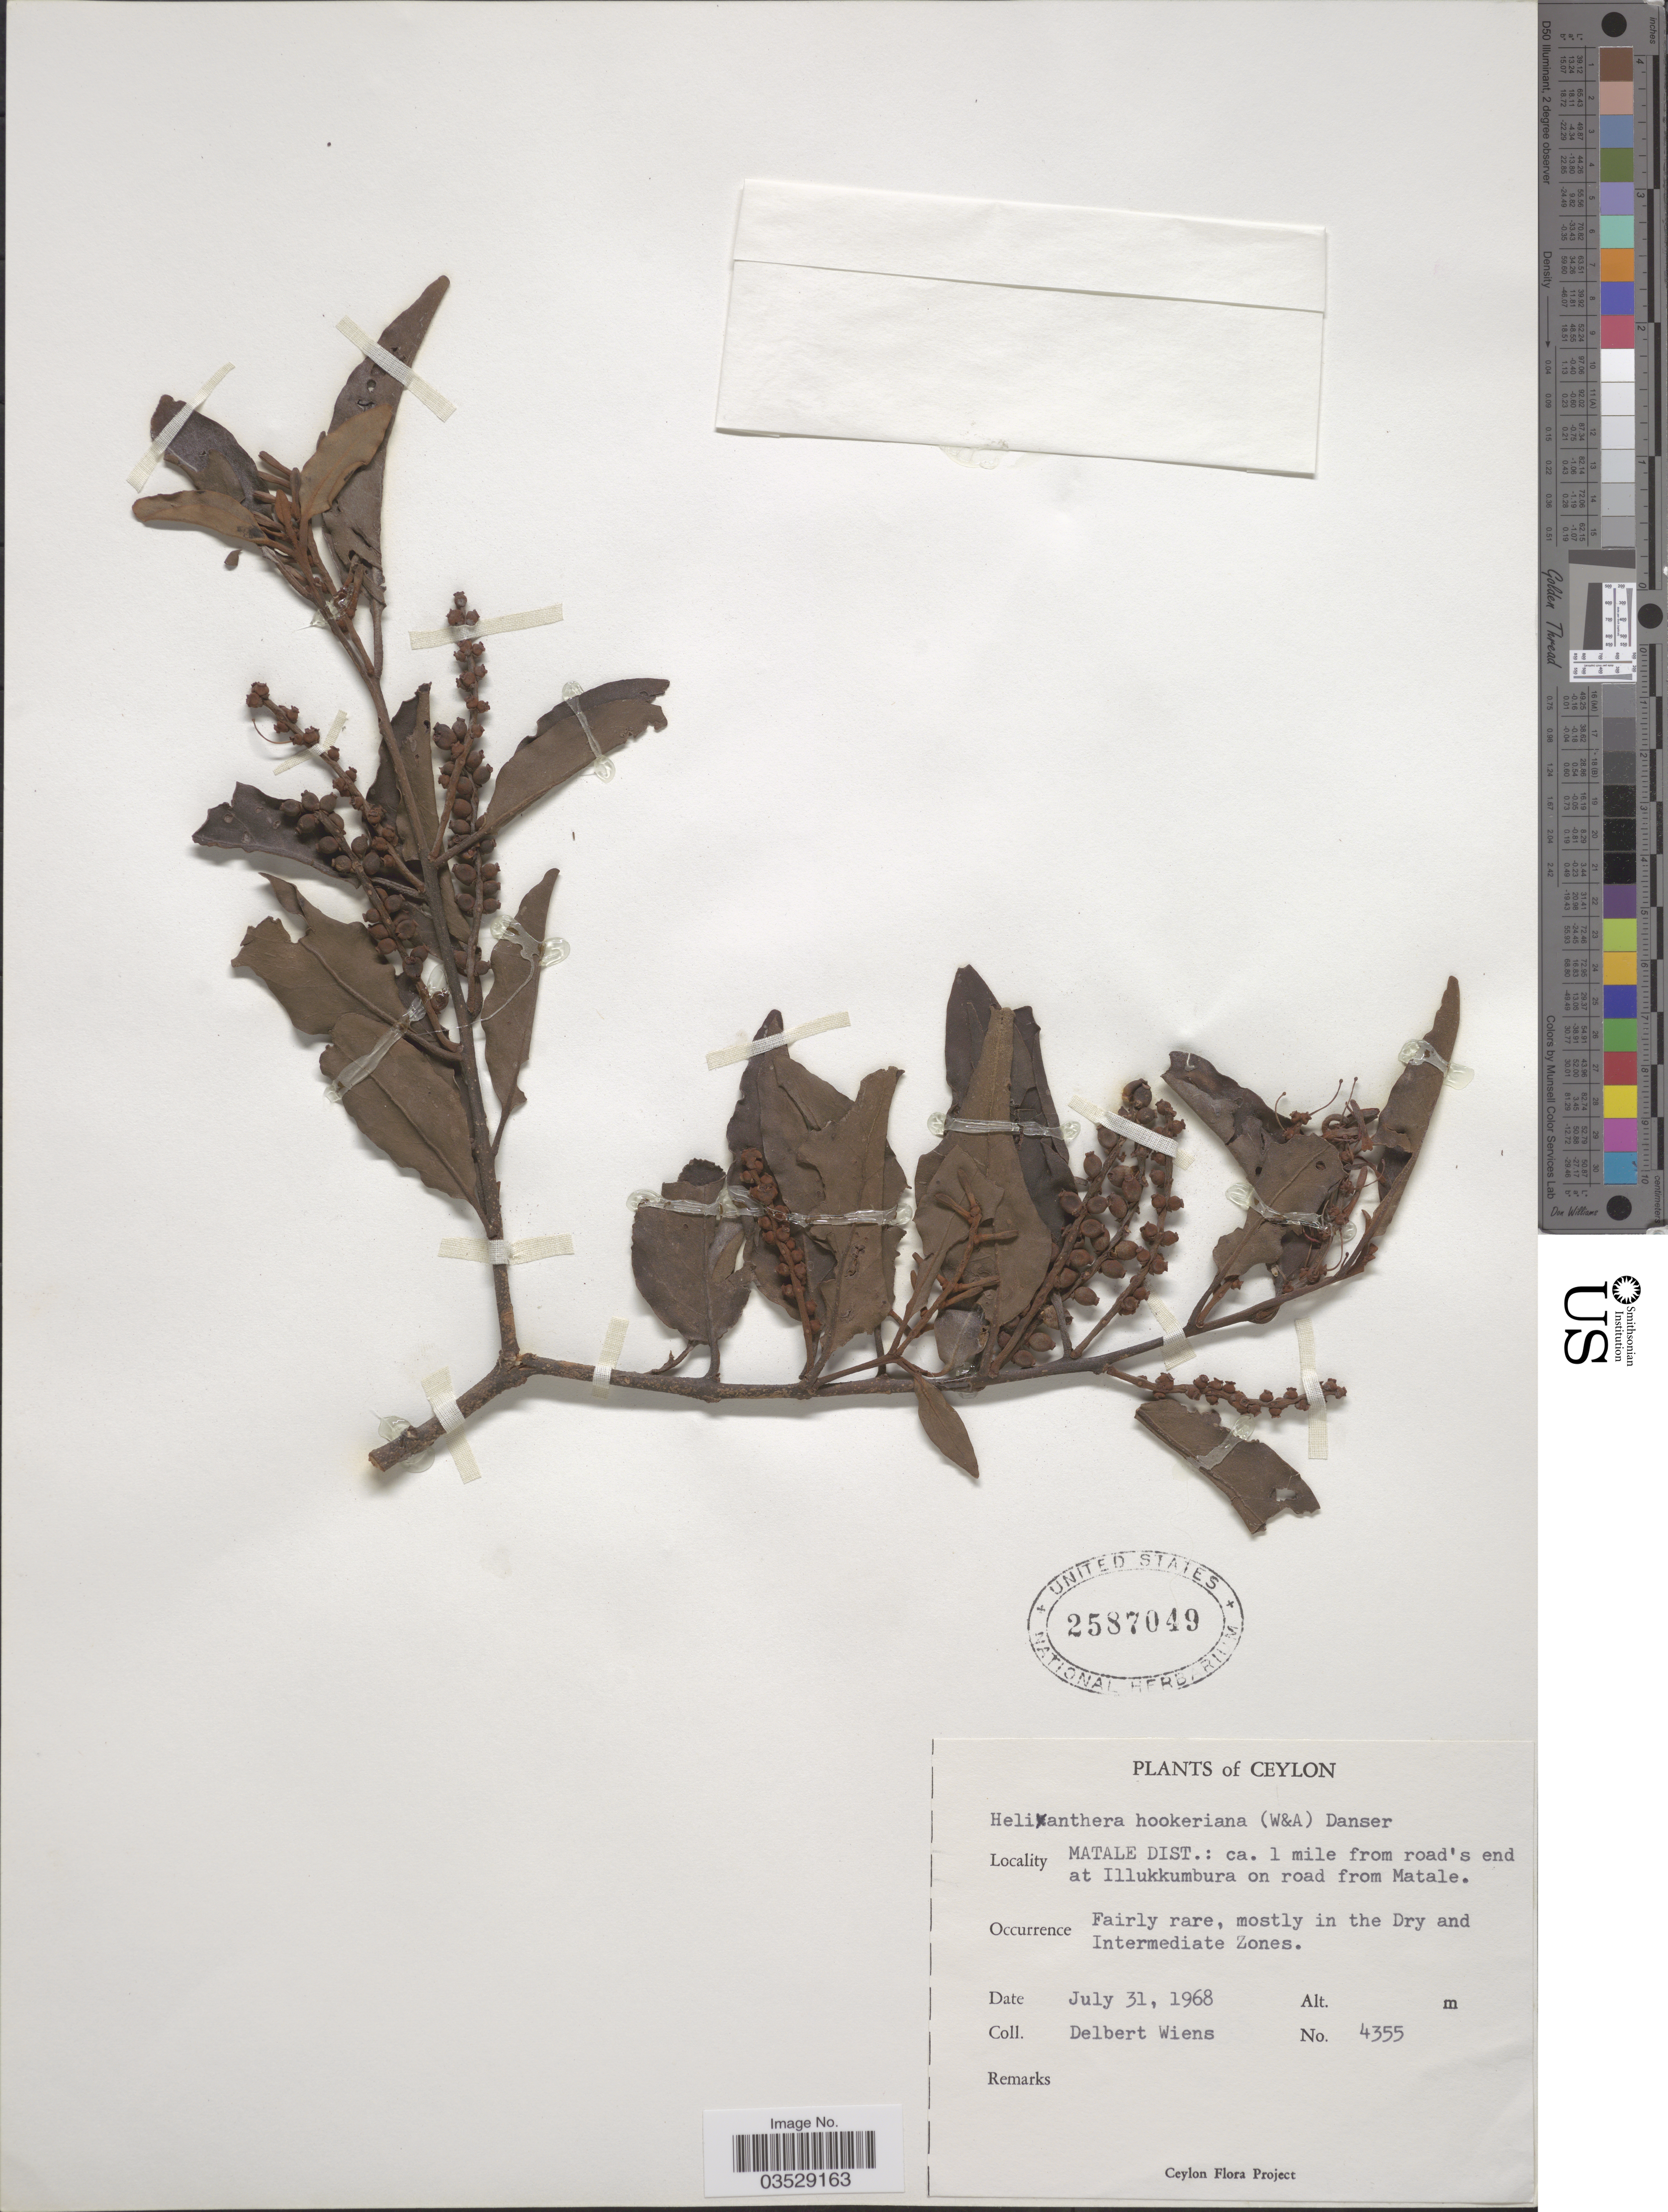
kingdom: Plantae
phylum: Tracheophyta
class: Magnoliopsida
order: Santalales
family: Loranthaceae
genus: Helixanthera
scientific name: Helixanthera hookeriana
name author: Danser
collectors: D. Wiens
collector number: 4355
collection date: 1968-07-31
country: Sri Lanka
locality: Ceylon. Matale Dist.: ca. 1 mile from road's end at Illukkumbura on road from Matale.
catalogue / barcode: US 2587049